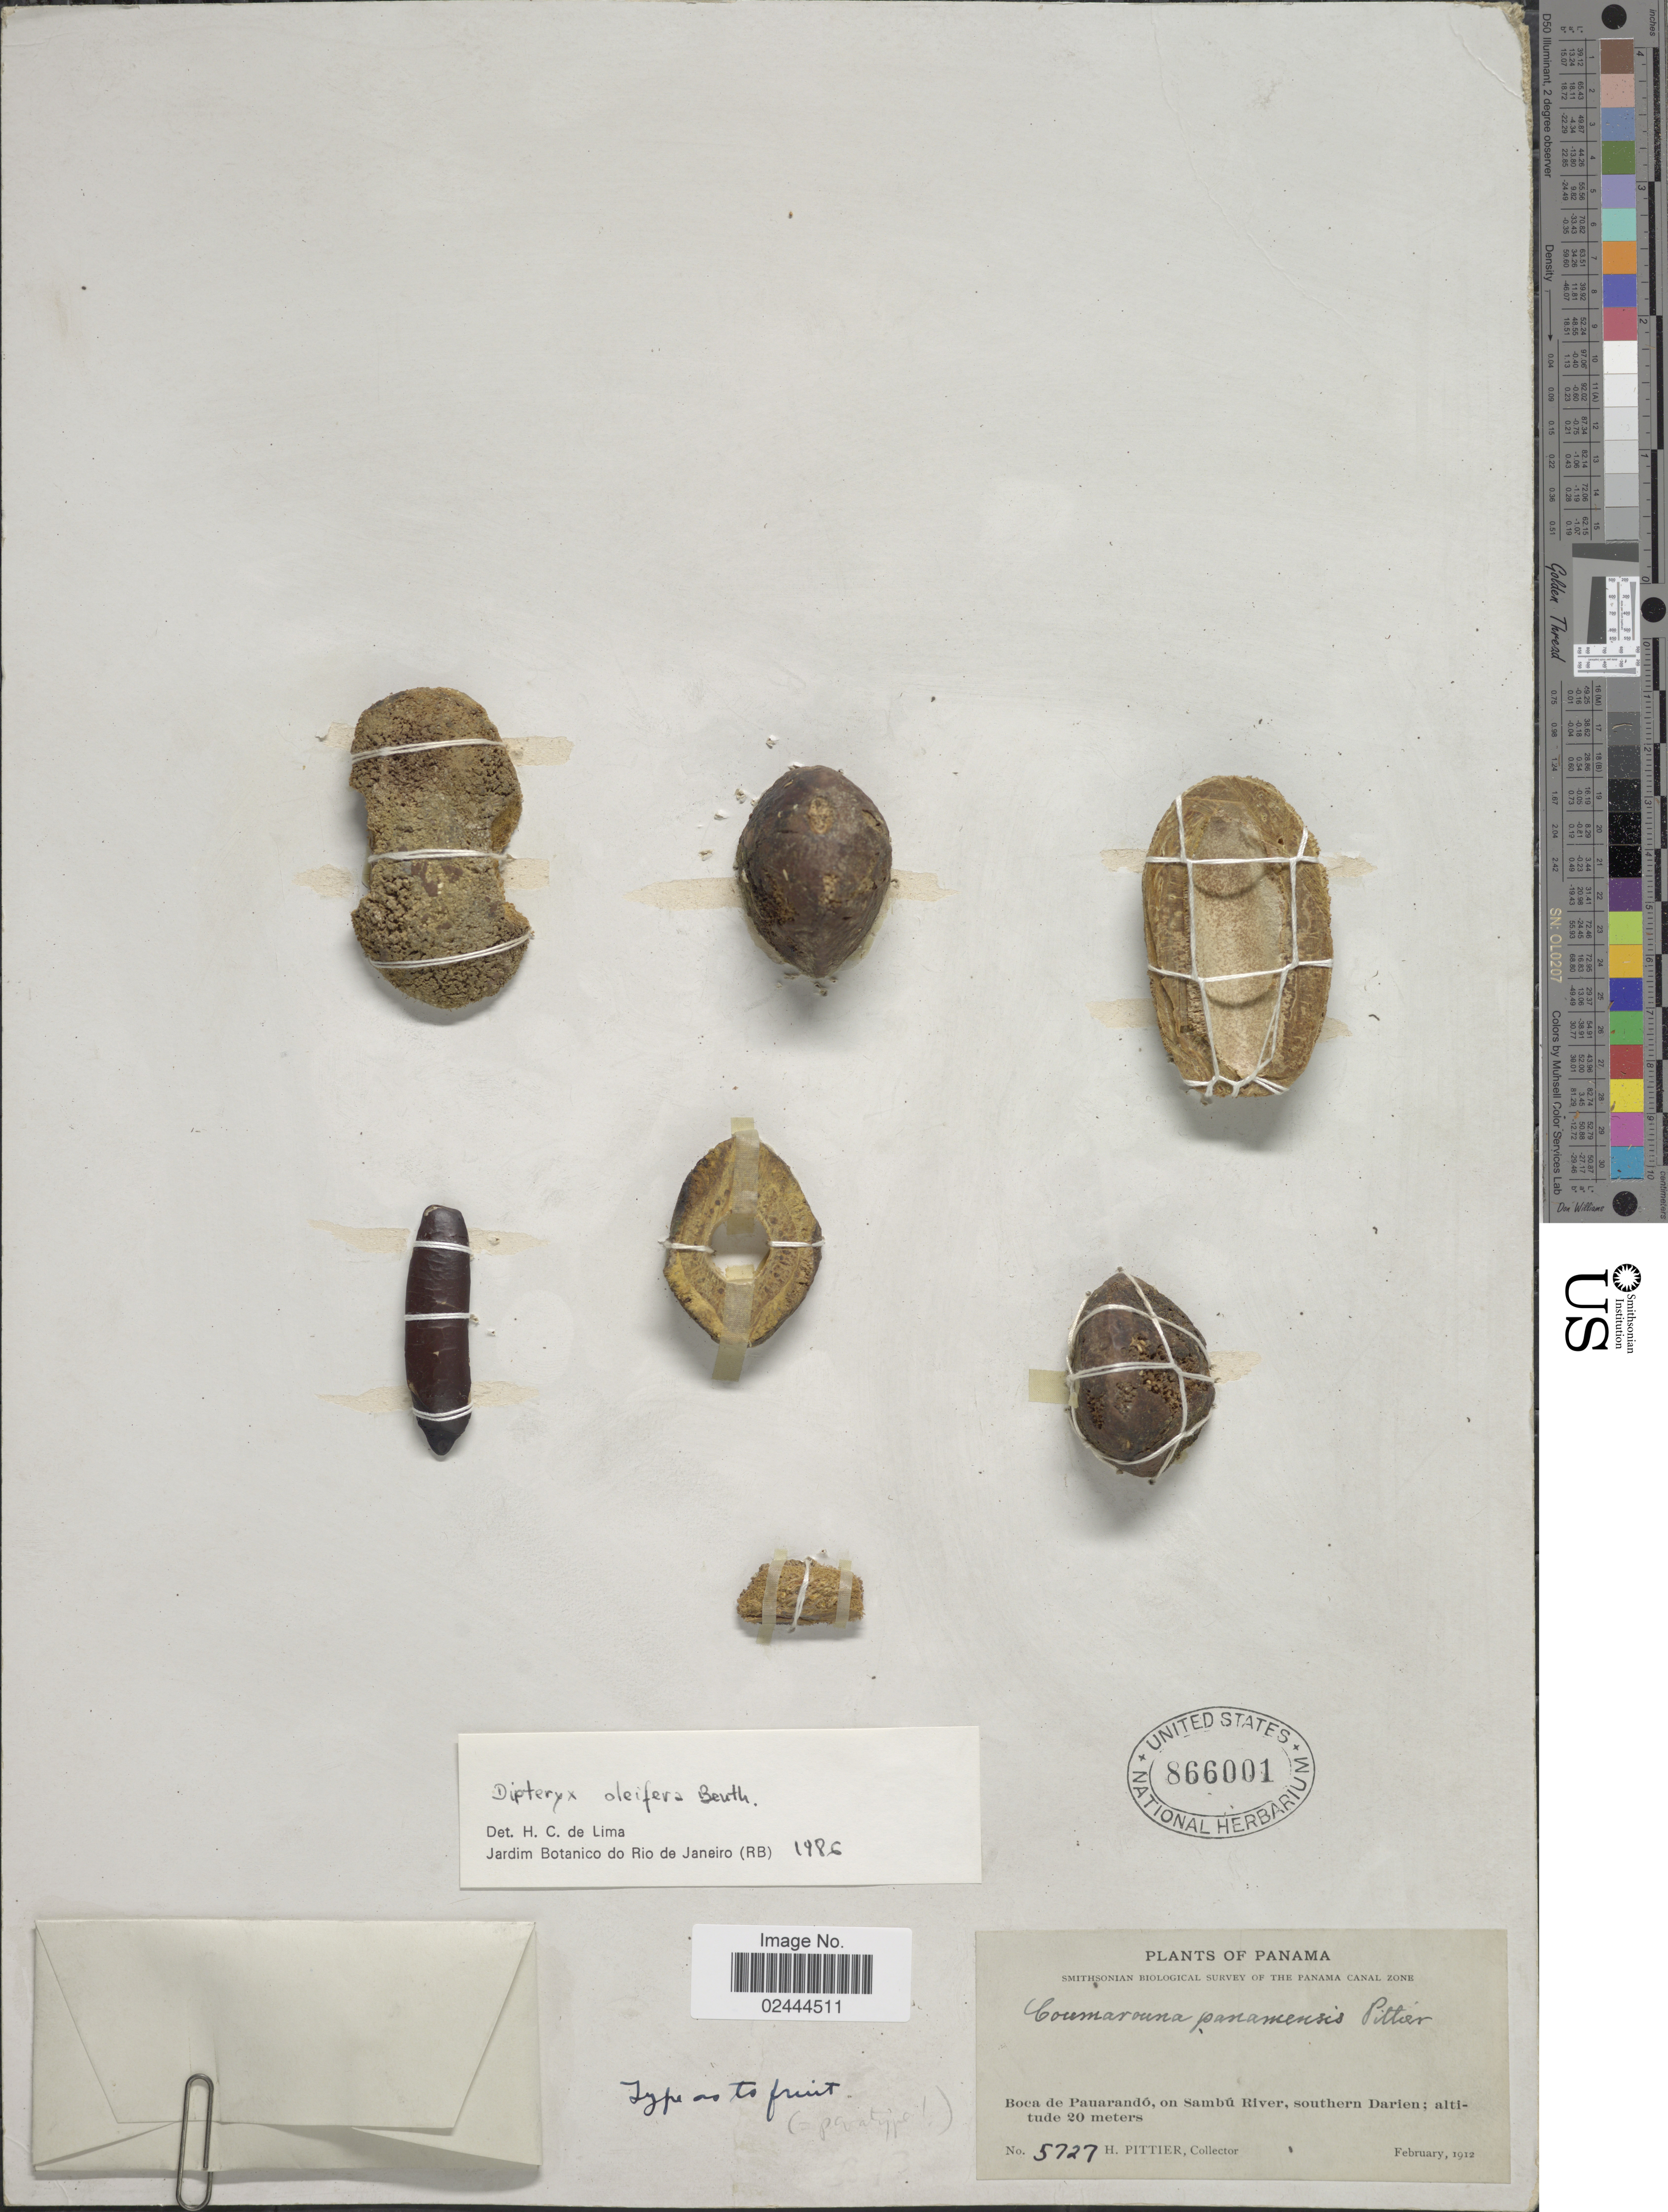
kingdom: Plantae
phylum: Tracheophyta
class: Magnoliopsida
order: Fabales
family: Fabaceae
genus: Dipteryx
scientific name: Dipteryx oleifera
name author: Benth.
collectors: H. F. Pittier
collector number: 5727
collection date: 1912-02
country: Panama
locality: Panama Canal Zone. Boca de Pauarandó, on Sambú River, southern Darien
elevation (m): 20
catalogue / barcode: US 866001